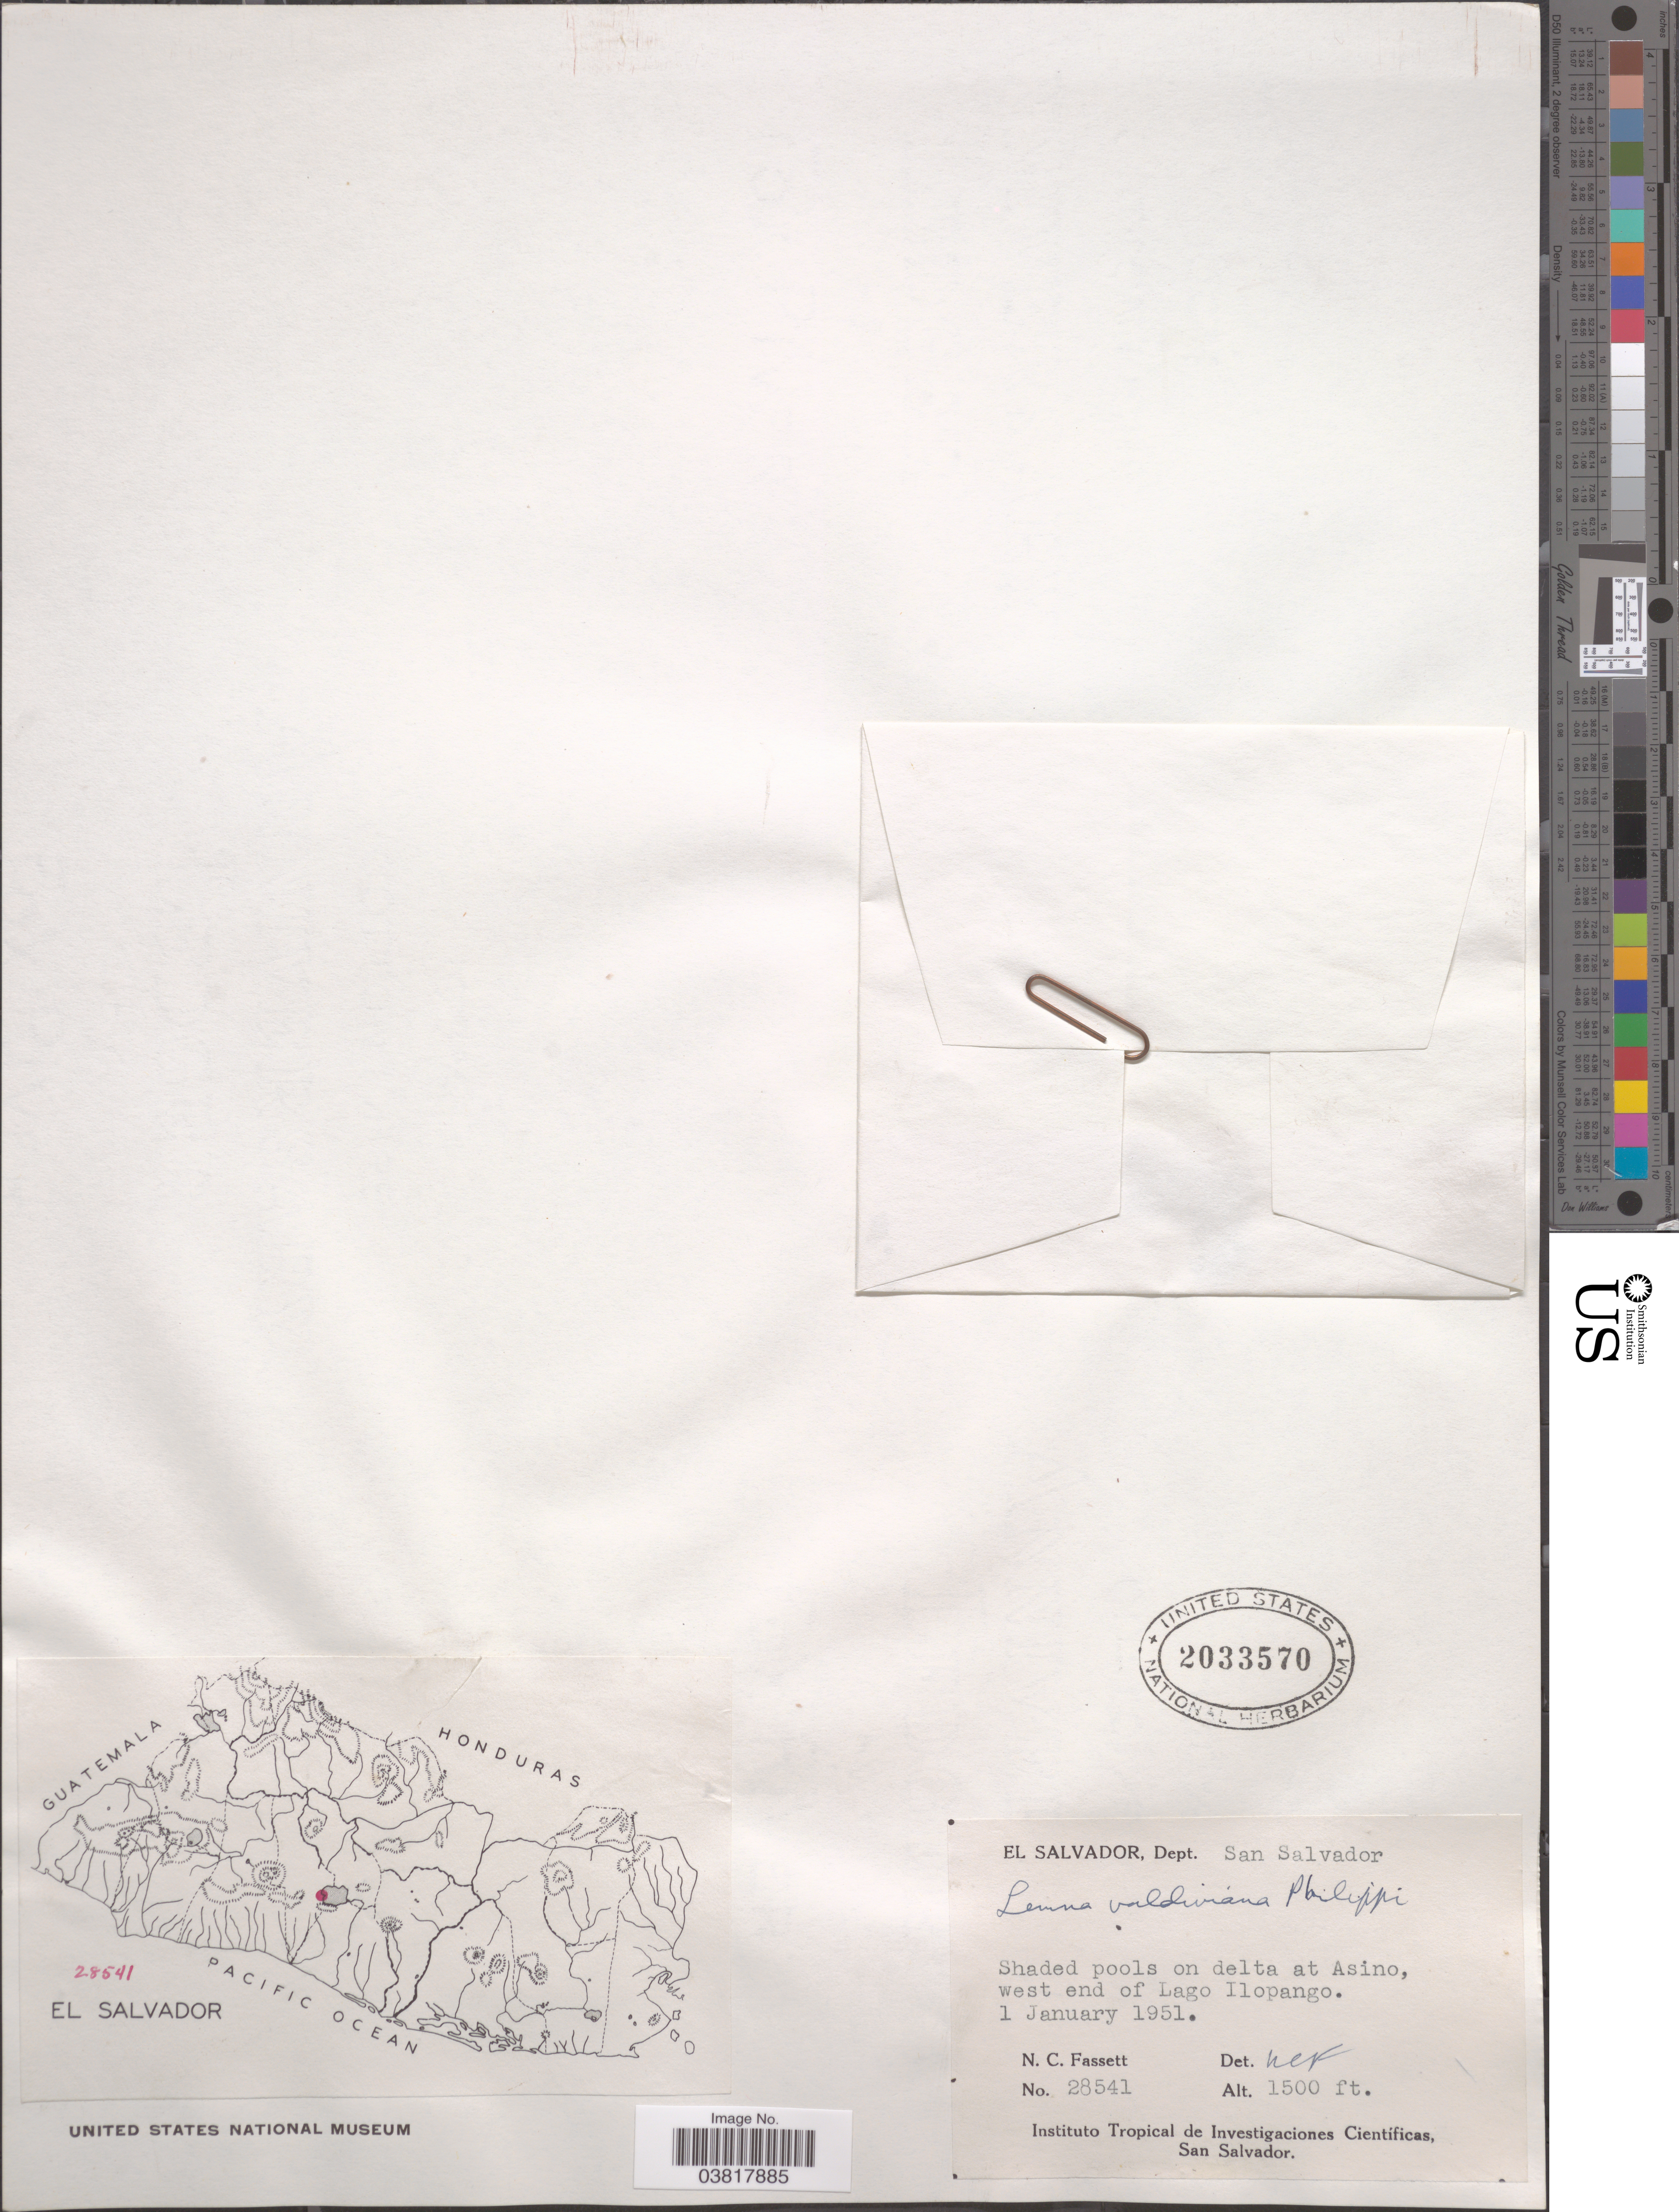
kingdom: Plantae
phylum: Tracheophyta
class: Liliopsida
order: Alismatales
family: Araceae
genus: Lemna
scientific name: Lemna valdiviana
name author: Phil.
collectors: N. C. Fassett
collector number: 28541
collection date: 1951-01-01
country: El Salvador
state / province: San Salvador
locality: Dept. San Salvador. Shaded pools on delta at Asino, west end of Lago Ilopango.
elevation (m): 457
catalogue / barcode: US 2033570